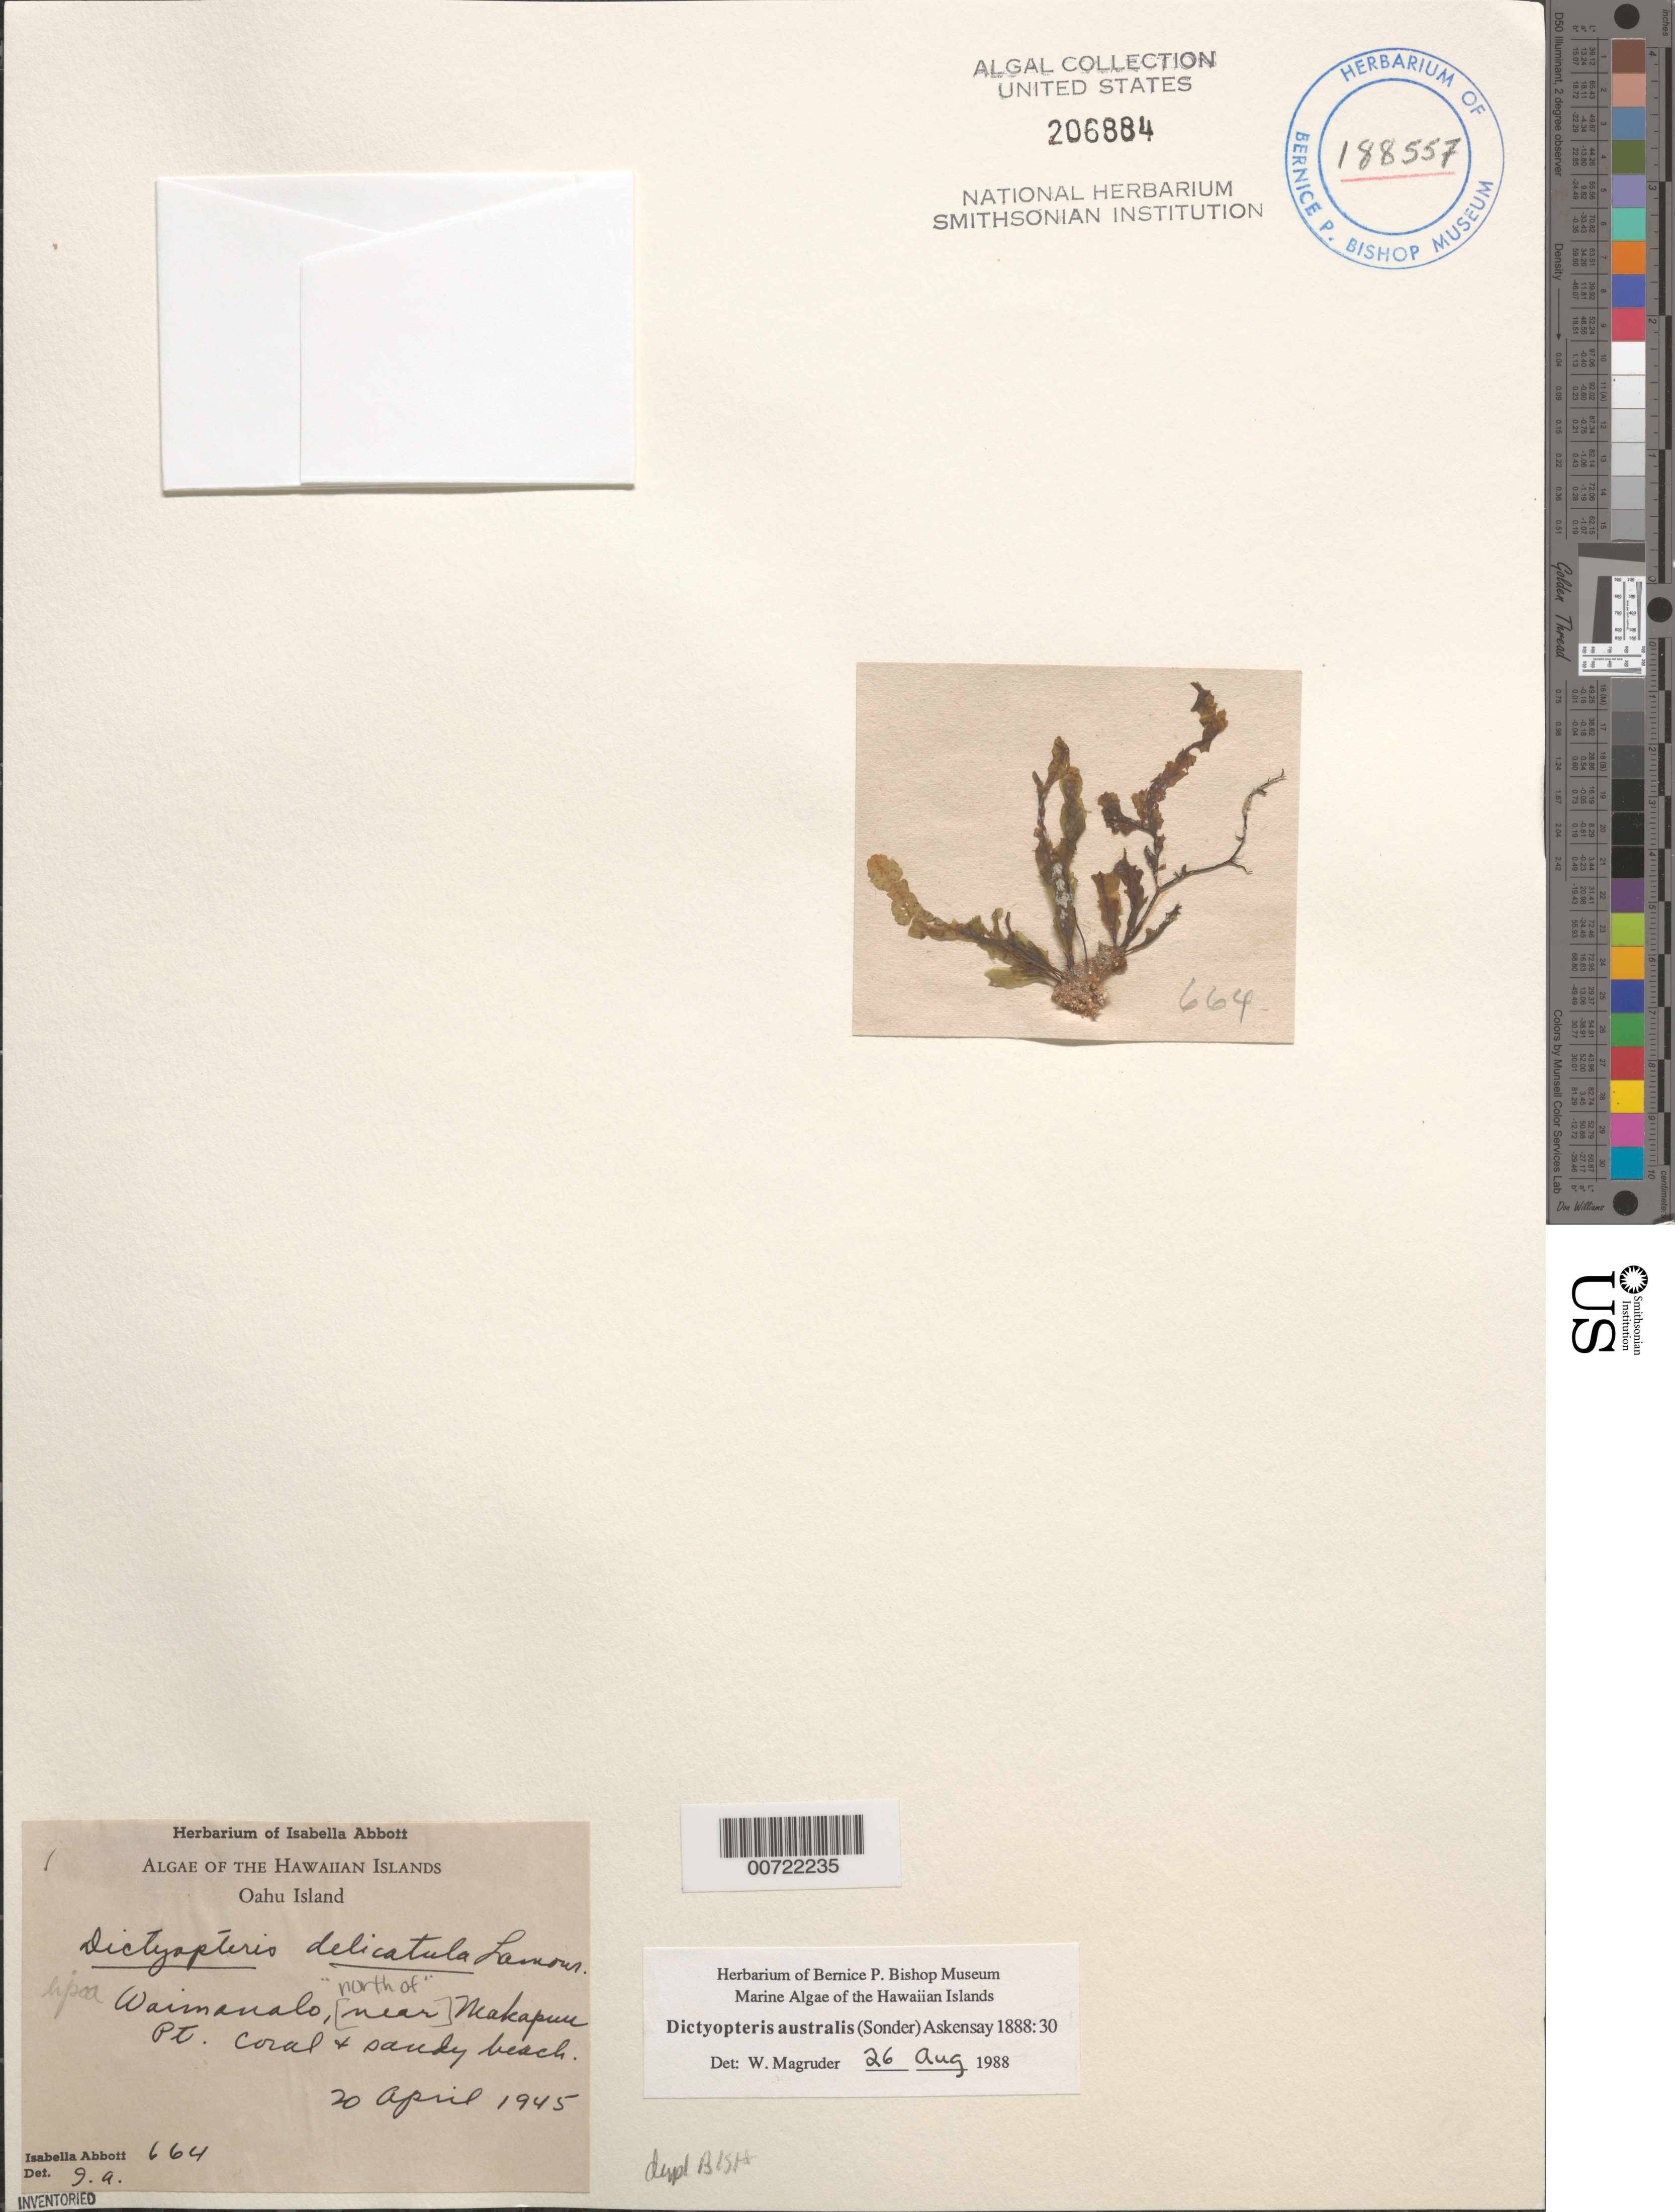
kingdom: Chromista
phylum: Ochrophyta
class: Phaeophyceae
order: Dictyotales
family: Dictyotaceae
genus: Dictyopteris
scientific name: Dictyopteris australis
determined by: Magruder, W. H.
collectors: I. A. Abbott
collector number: IAA 664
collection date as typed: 20 Apr 1945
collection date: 1945-04-20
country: United States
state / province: Hawaii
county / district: Honolulu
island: Oahu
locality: Waimaualo, north of Makapuu Point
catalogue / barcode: US 206884